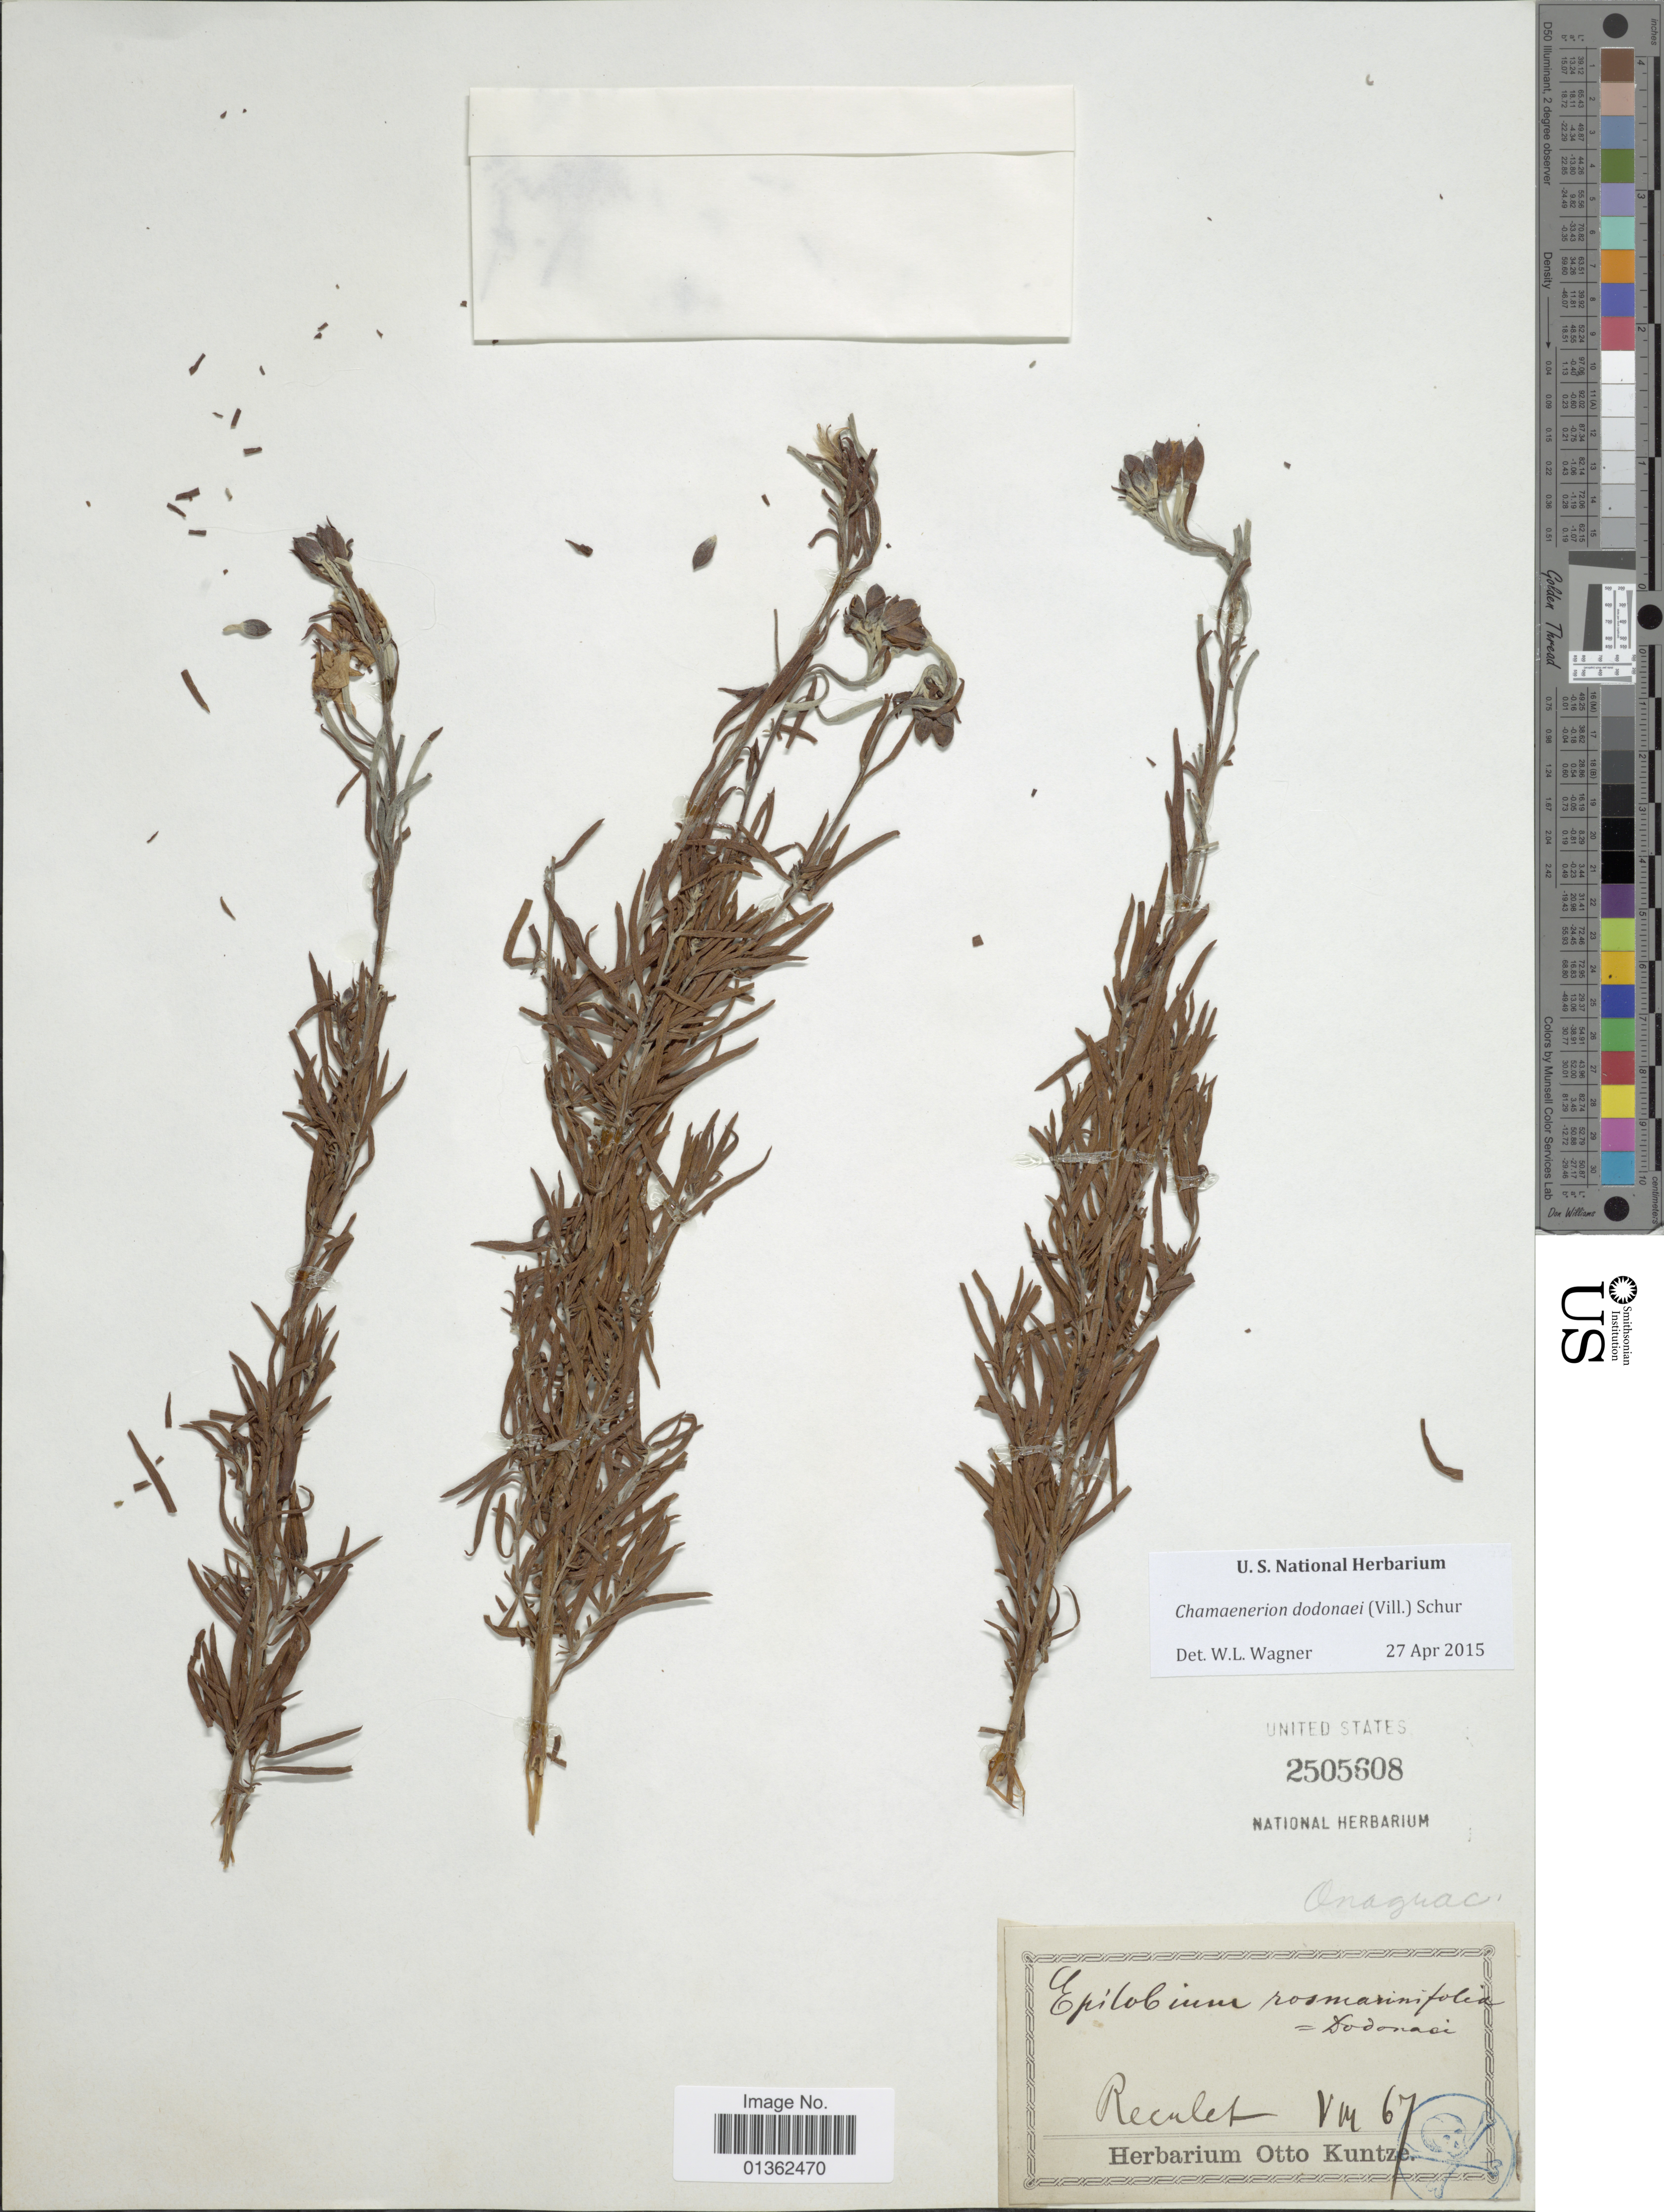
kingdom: Plantae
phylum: Tracheophyta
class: Magnoliopsida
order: Myrtales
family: Onagraceae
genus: Chamaenerion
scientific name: Chamaenerion dodonaei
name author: (Vill.) Schur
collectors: ex herb. Otto Kuntze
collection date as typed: Transcribed d/m/y: /8/67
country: France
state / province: Auvergne-Rhône-Alpes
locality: Reculet.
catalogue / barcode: US 2505608